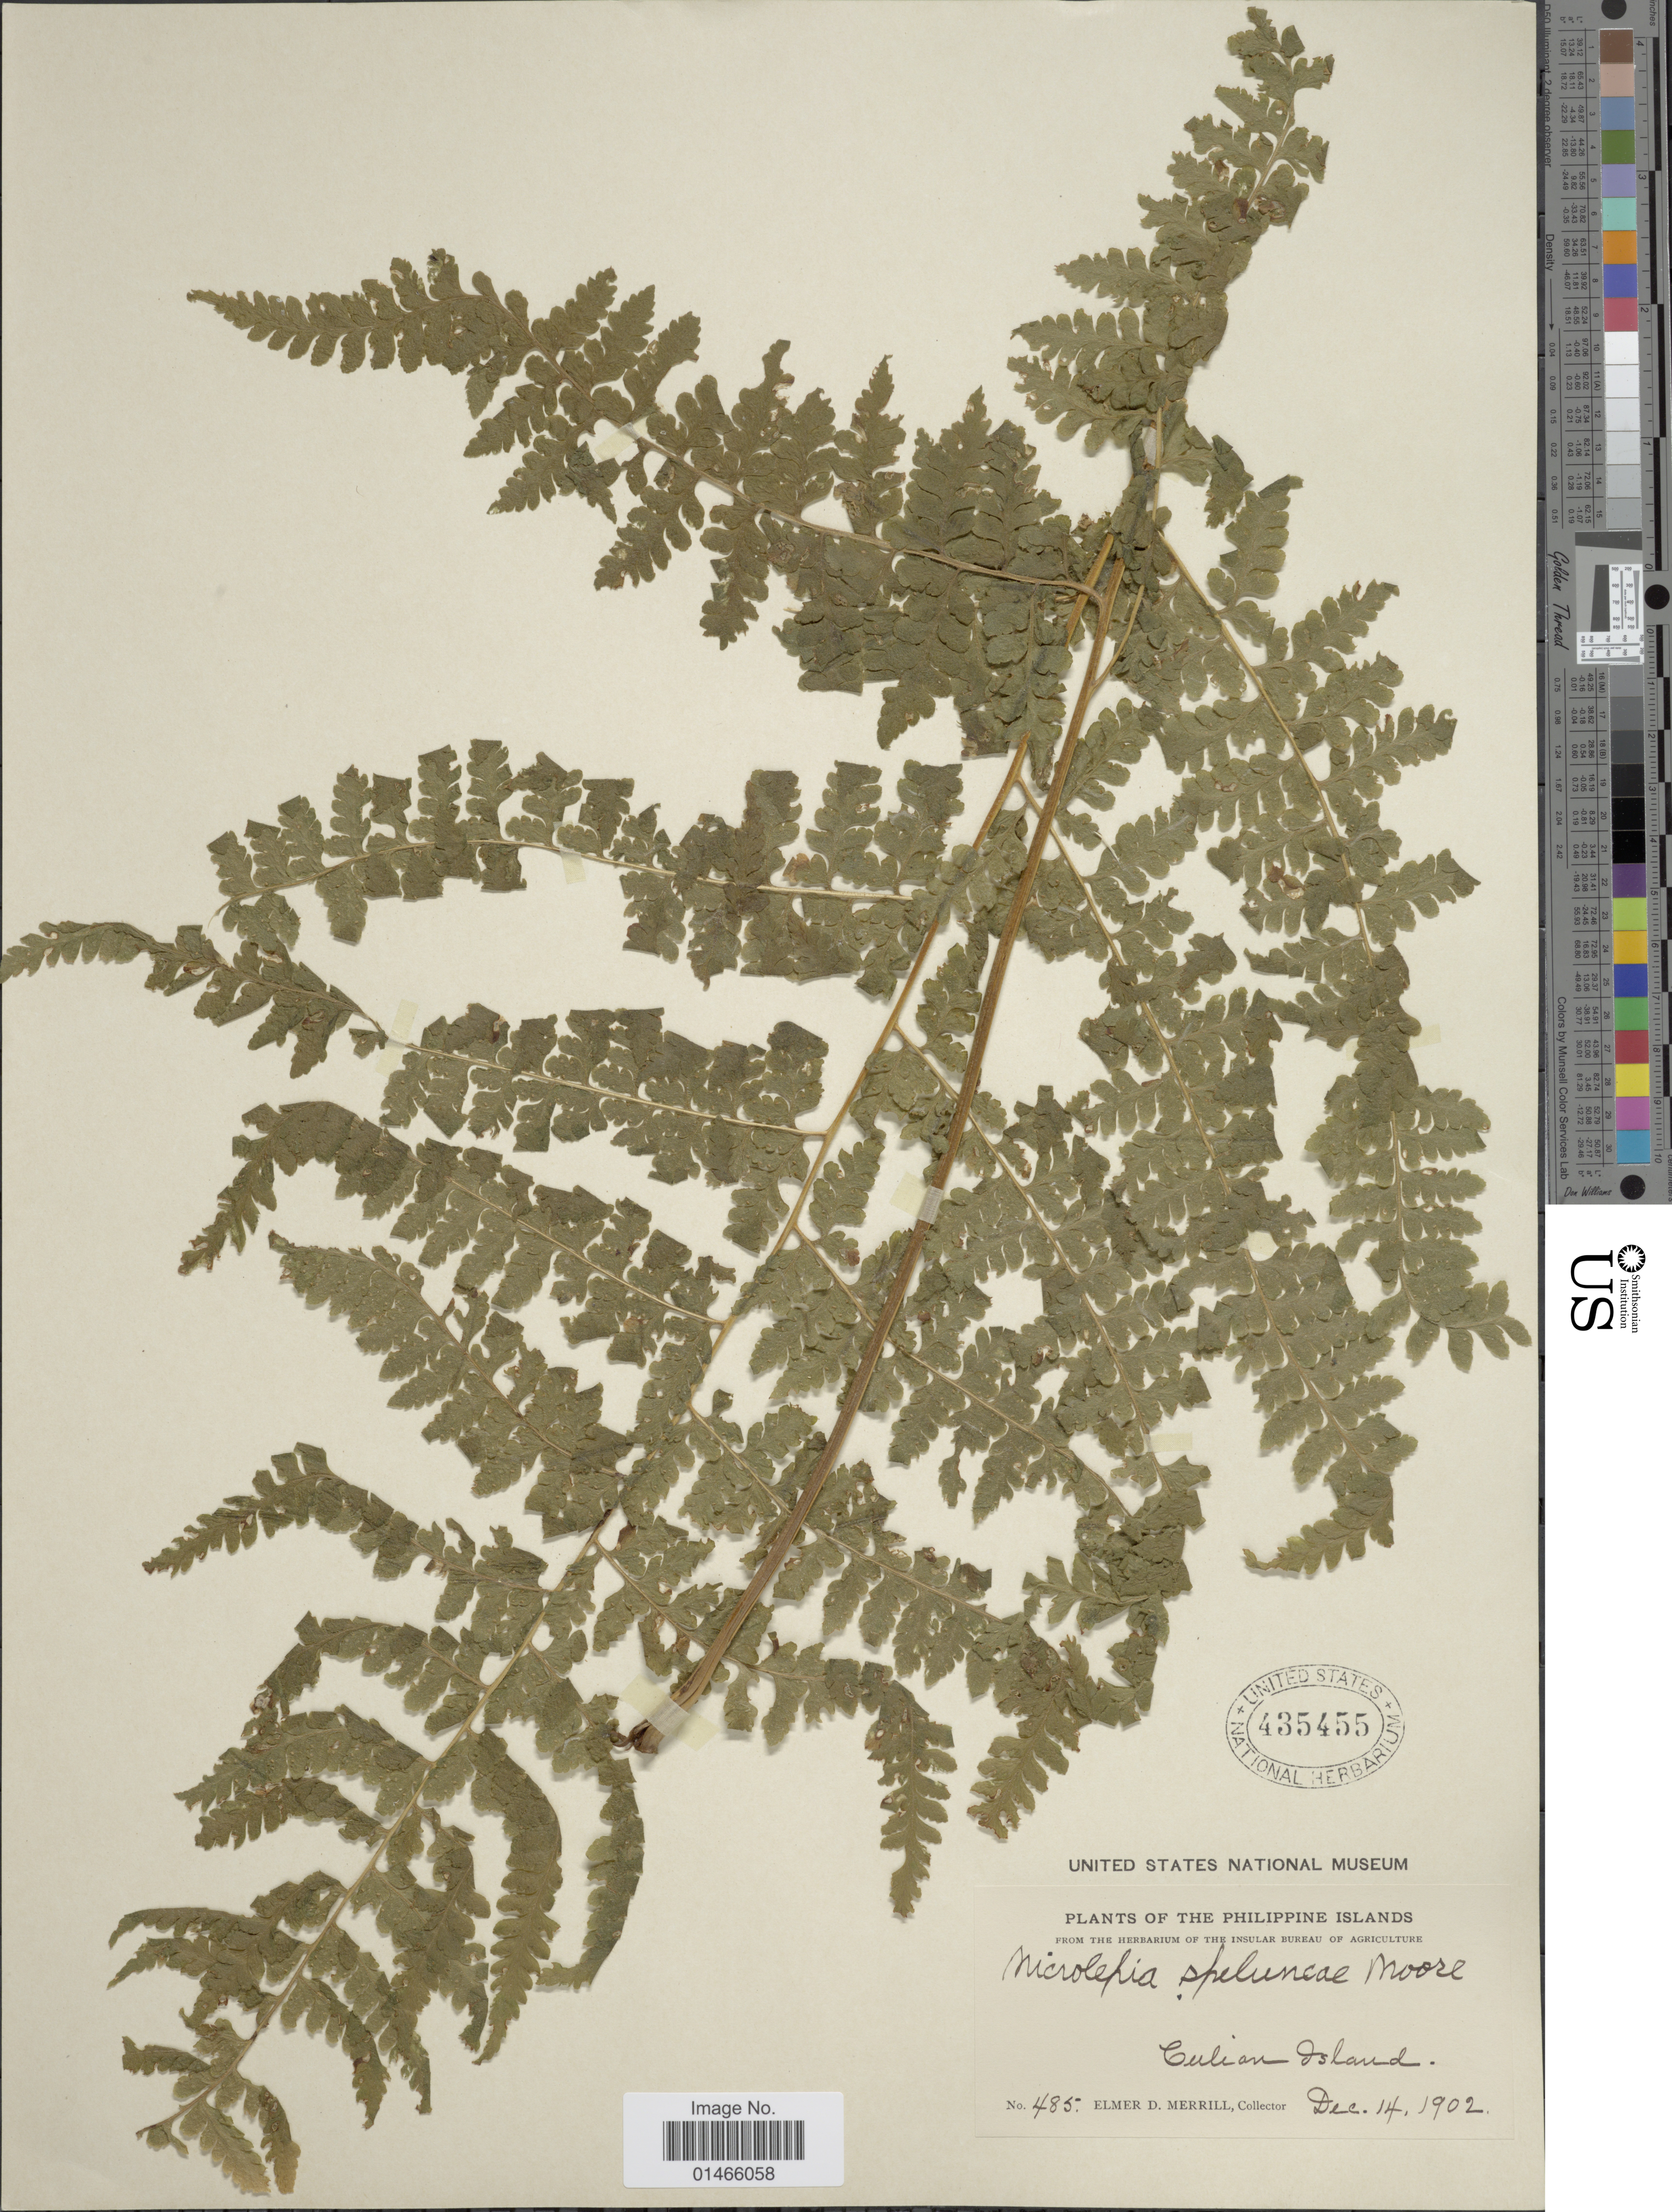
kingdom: Plantae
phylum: Tracheophyta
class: Polypodiopsida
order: Polypodiales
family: Dennstaedtiaceae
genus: Microlepia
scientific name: Microlepia speluncae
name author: (L.) T. Moore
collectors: E. D. Merrill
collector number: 185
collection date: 1902-12-14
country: Philippines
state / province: Mimaropa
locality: Culion Islands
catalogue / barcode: US 435455